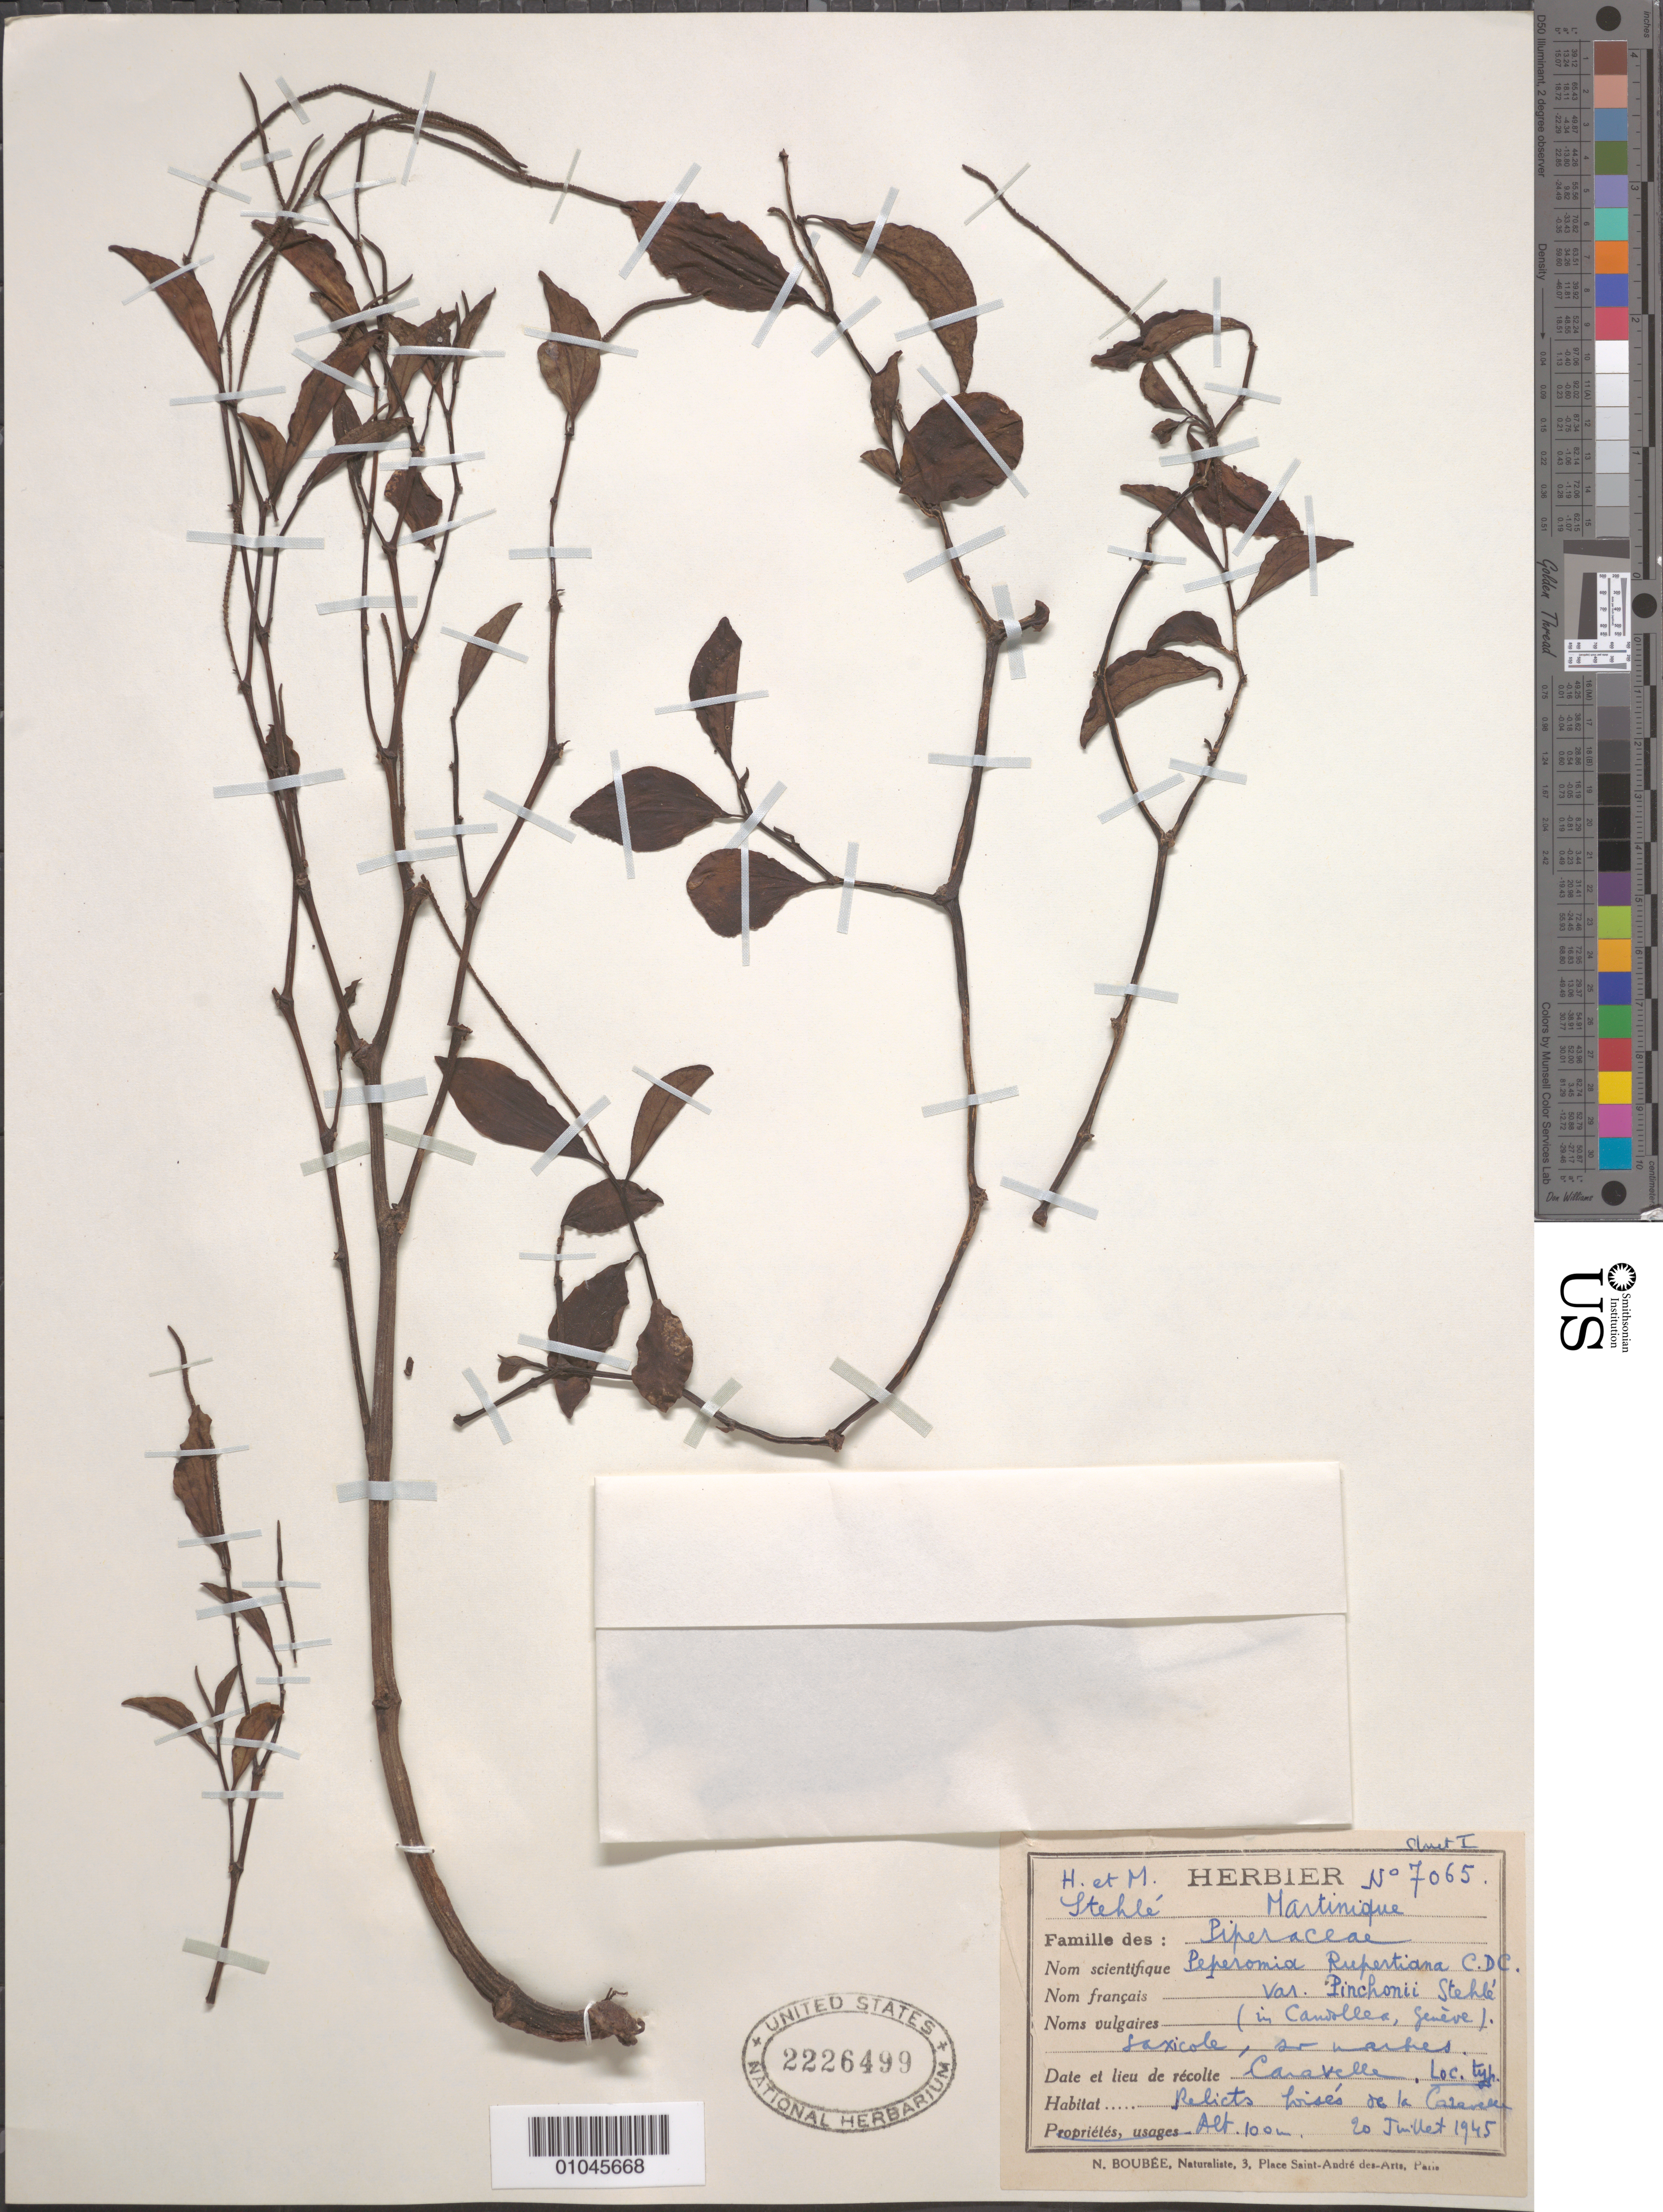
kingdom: Plantae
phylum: Tracheophyta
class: Magnoliopsida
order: Piperales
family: Piperaceae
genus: Peperomia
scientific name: Peperomia rupertiana var. pinchonii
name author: Stehlé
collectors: H. Stehlé & M. Stehlé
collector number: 7065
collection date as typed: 20 Jul 1945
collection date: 1945-07-20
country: Martinique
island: Martinique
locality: Saxicole. sur marches.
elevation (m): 100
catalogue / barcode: US 2226499